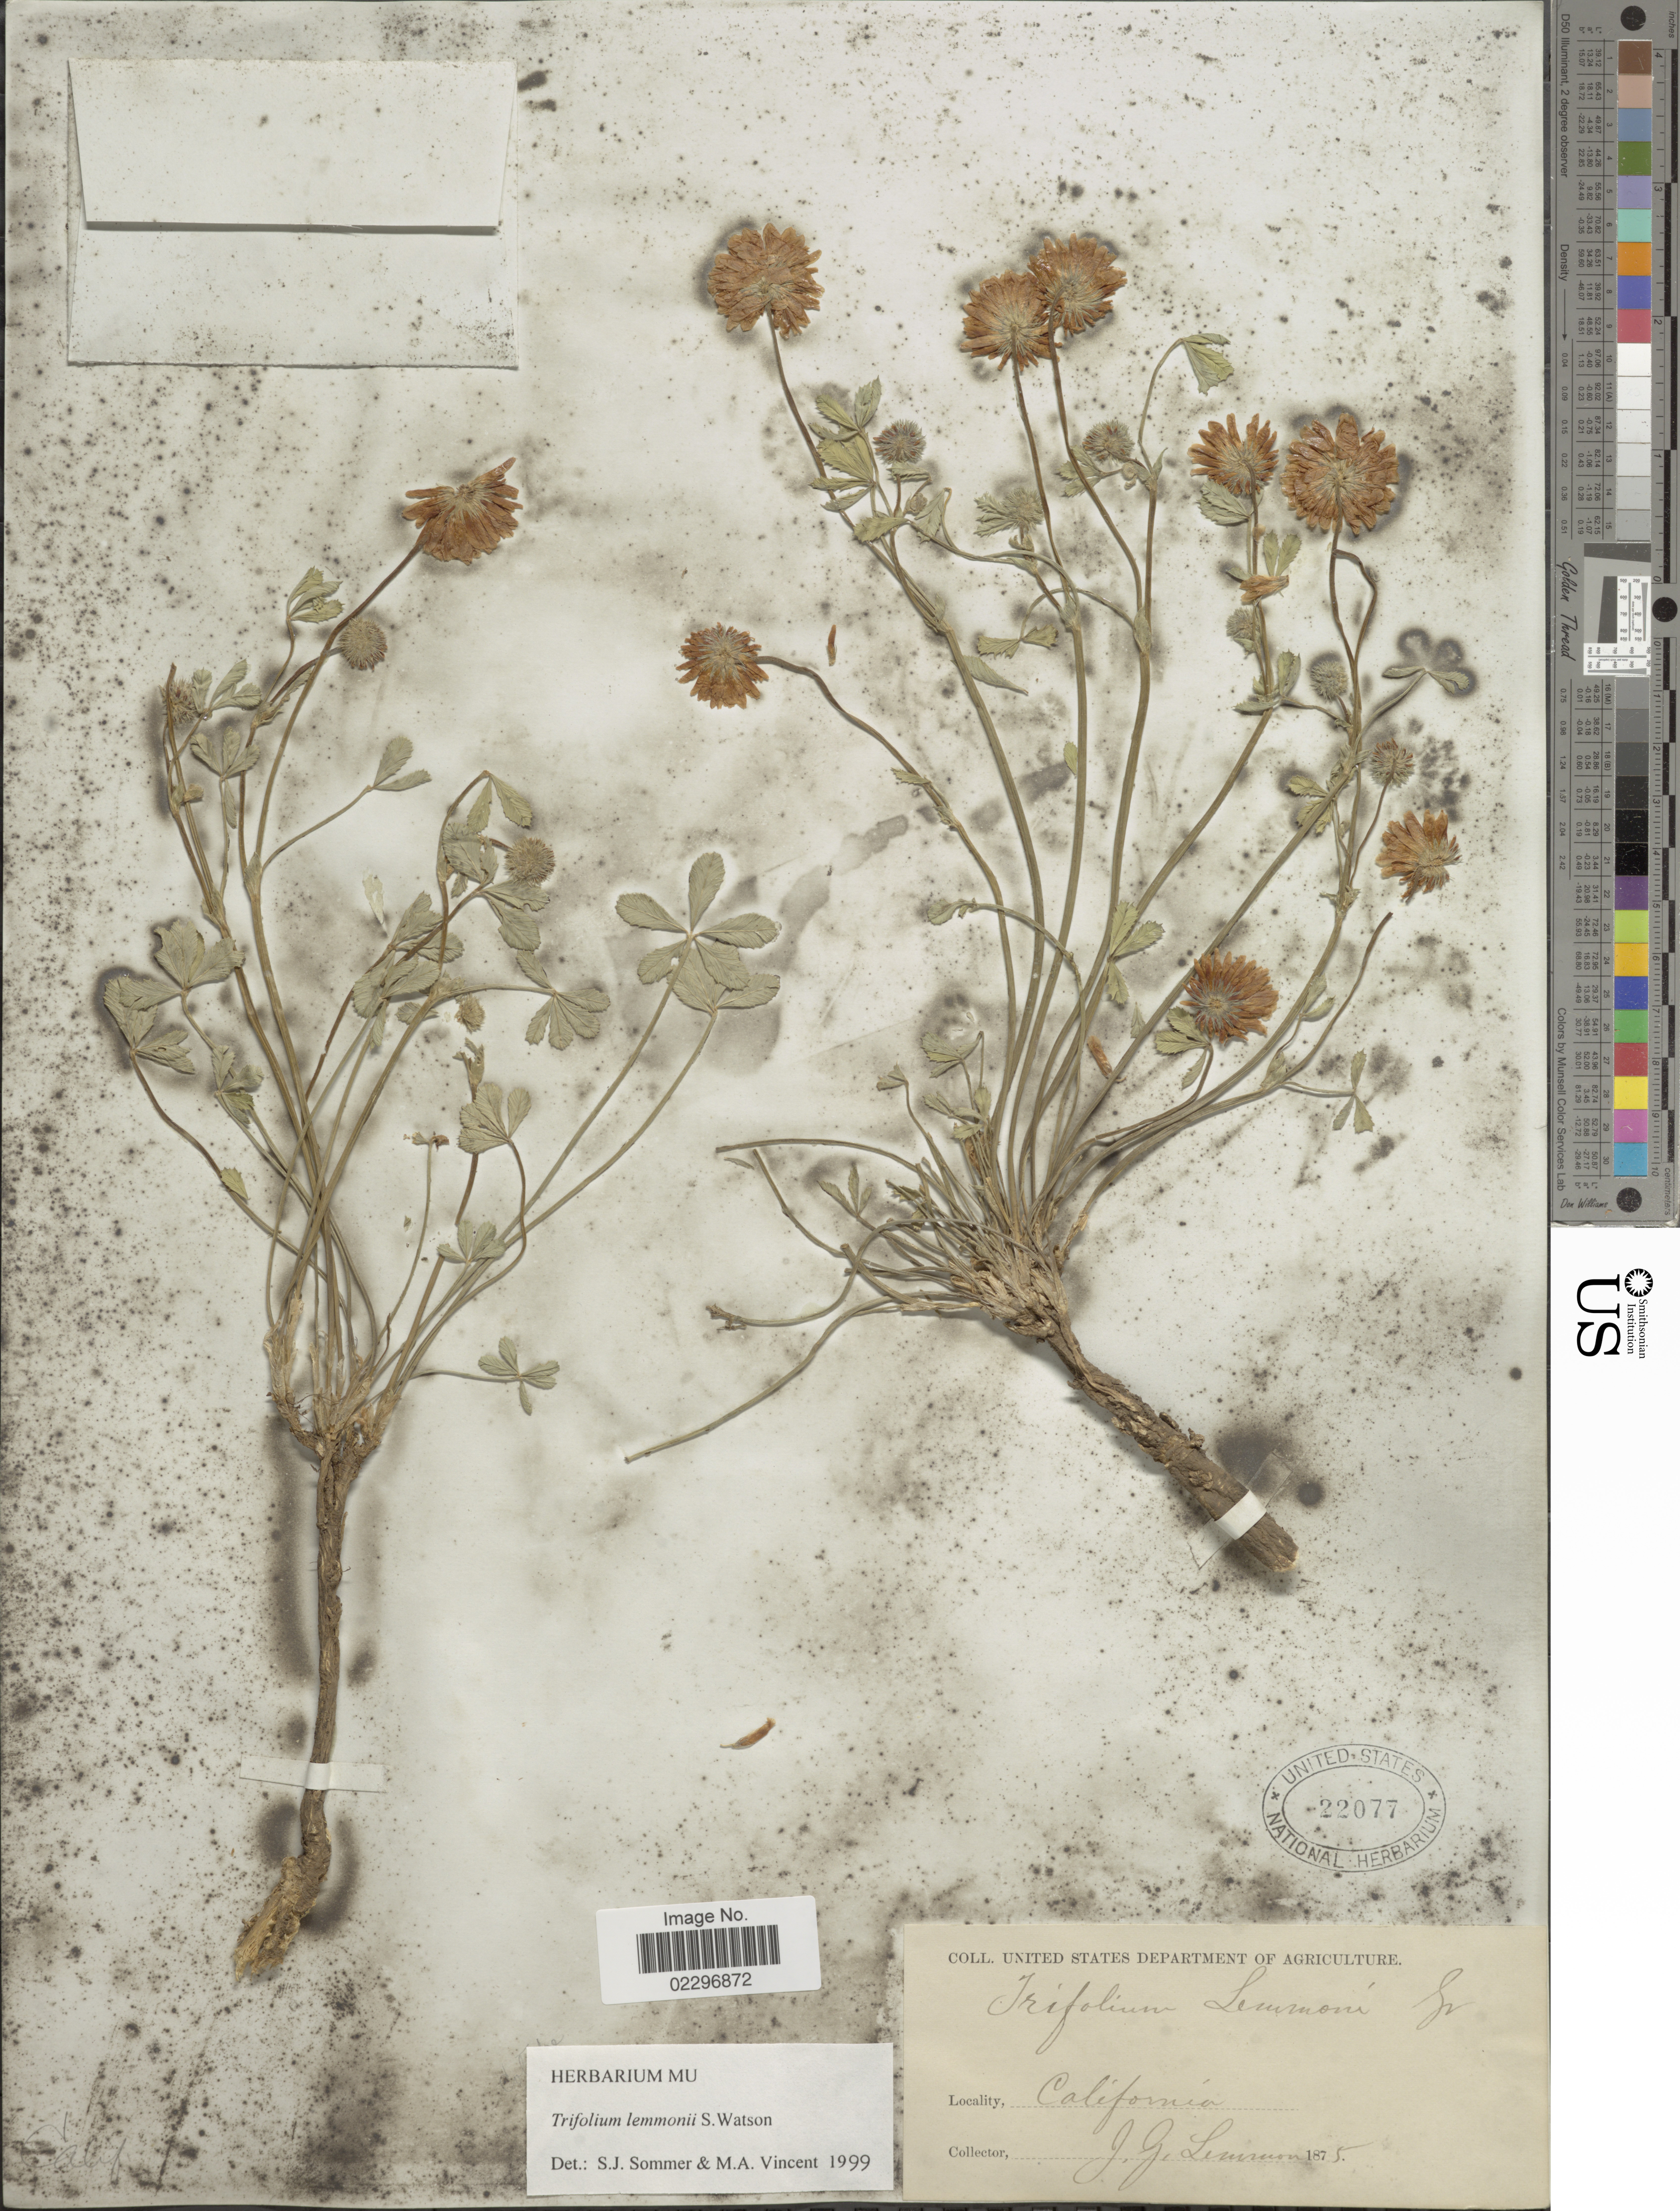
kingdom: Plantae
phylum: Tracheophyta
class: Magnoliopsida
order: Fabales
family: Fabaceae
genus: Trifolium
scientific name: Trifolium lemmonii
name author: S. Watson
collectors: J. Lemmon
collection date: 1875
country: United States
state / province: California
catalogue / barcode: US 22077